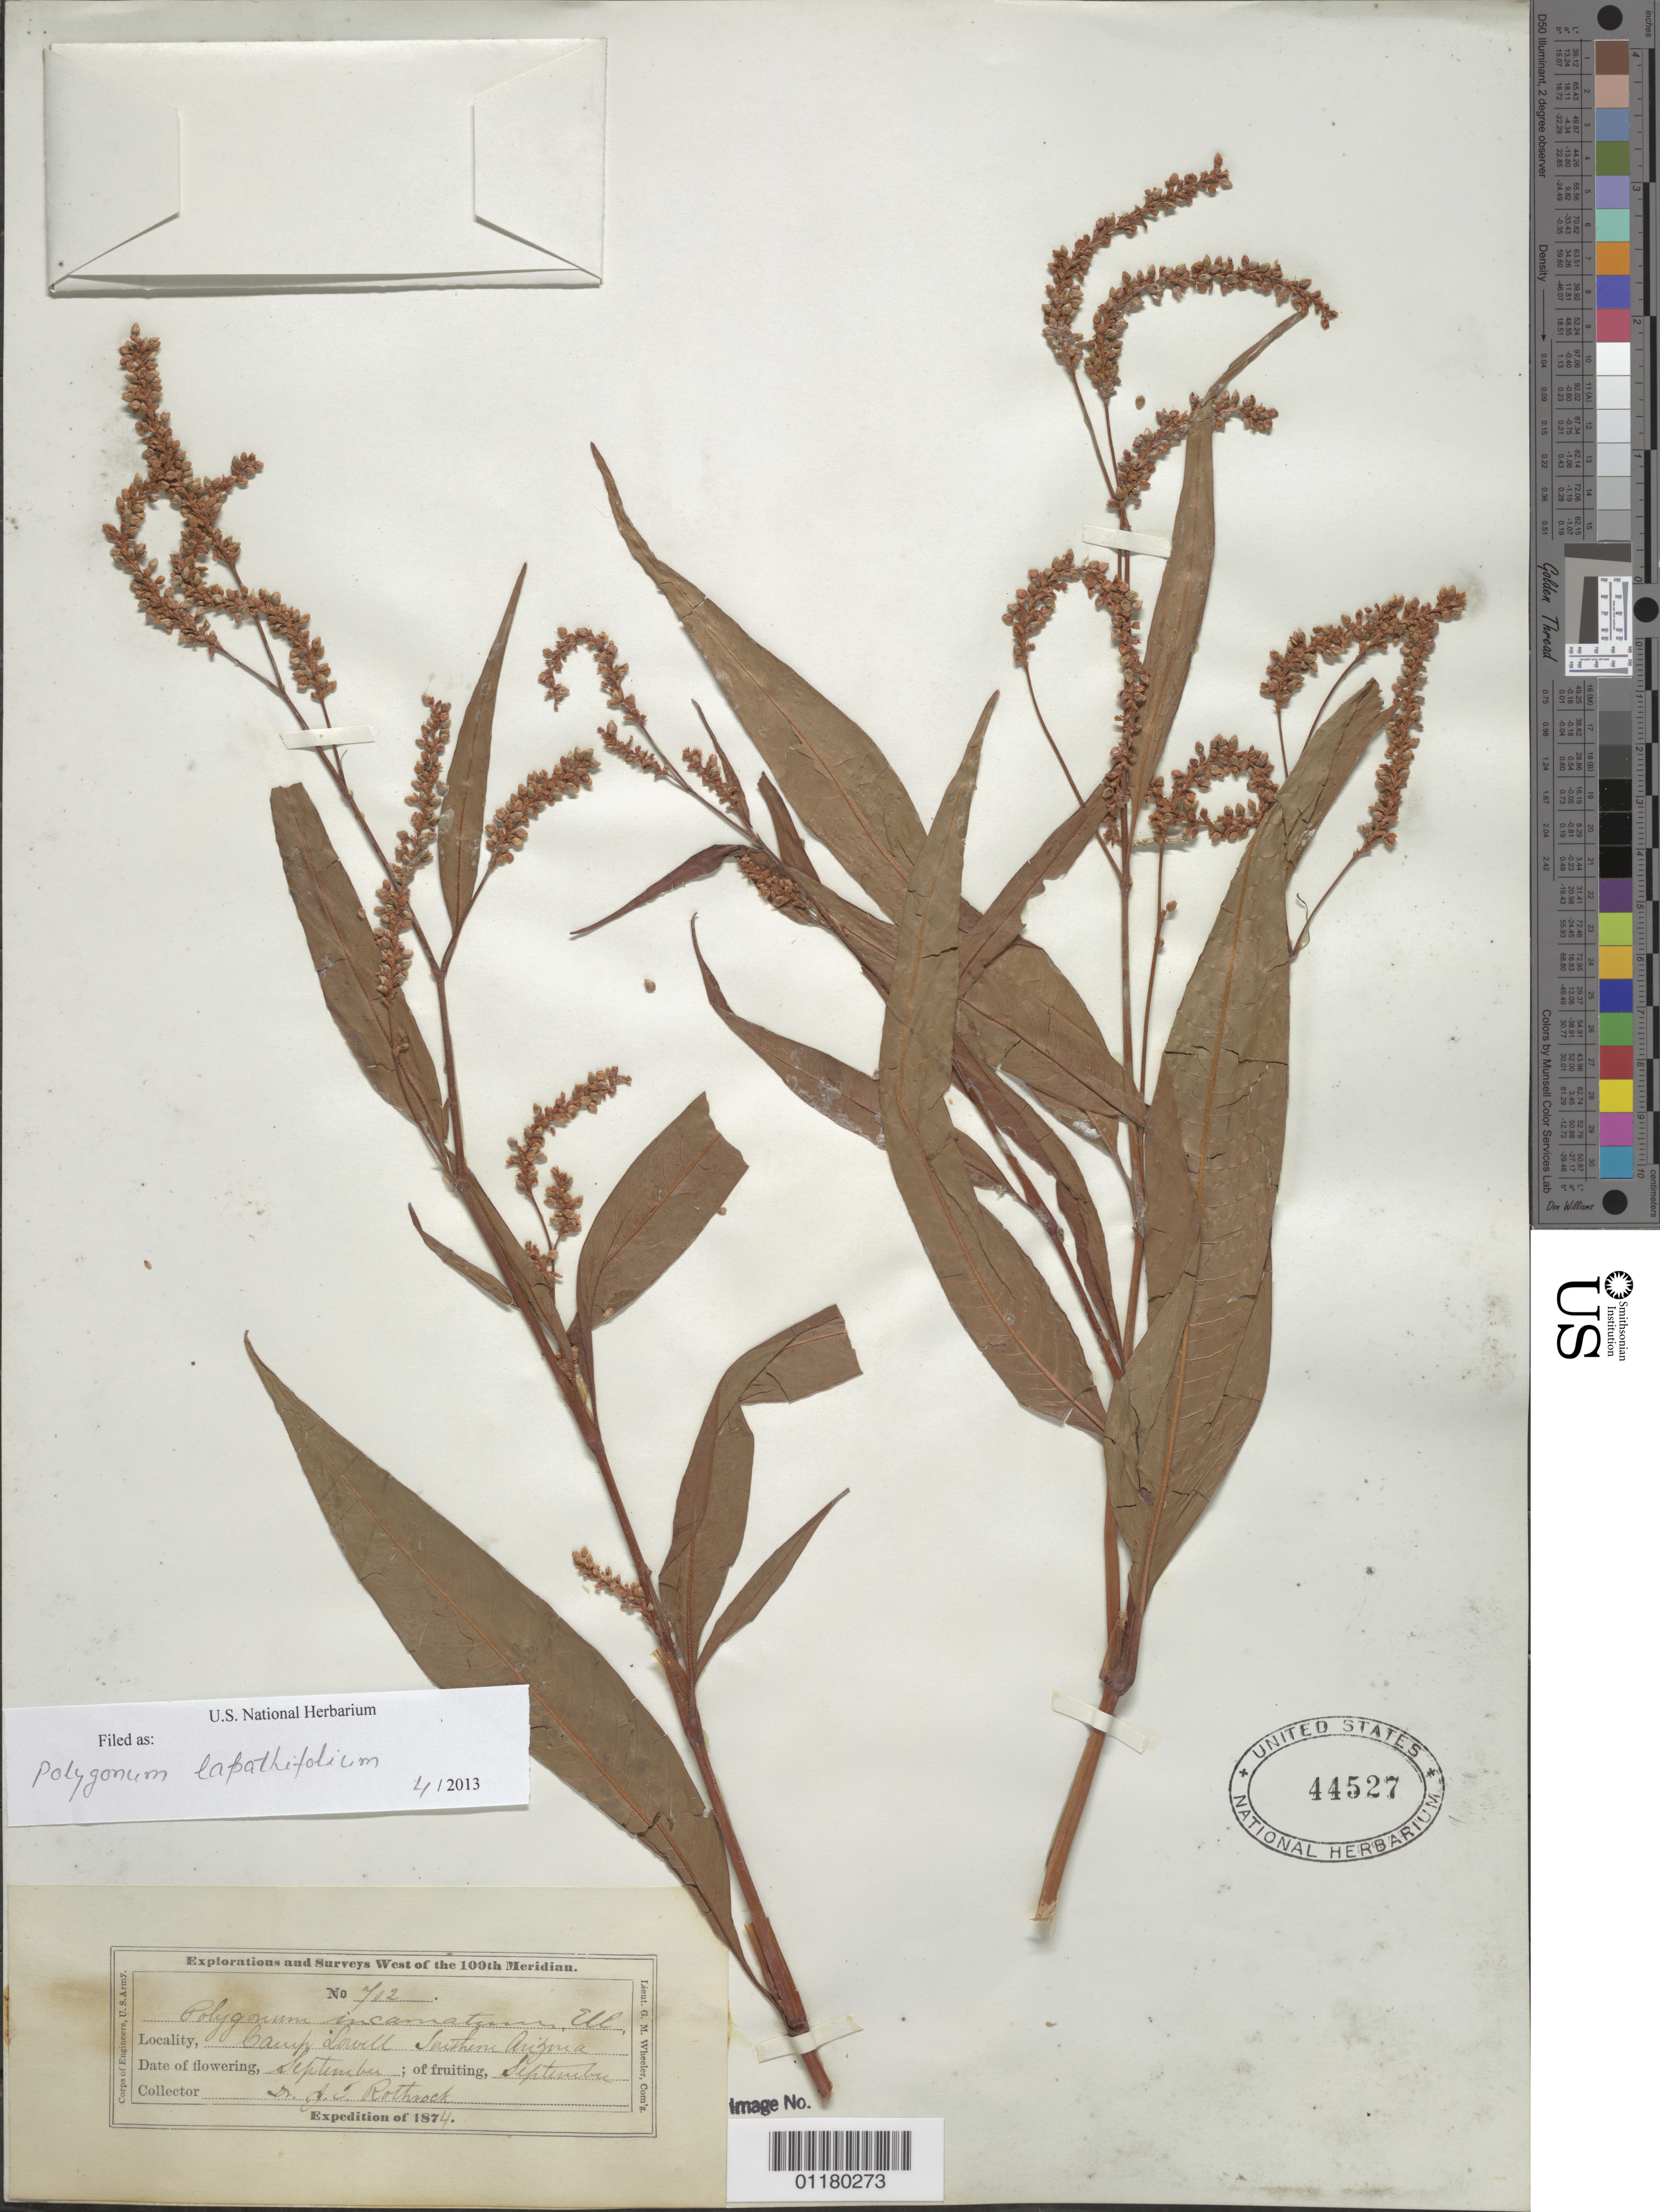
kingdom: Plantae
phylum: Tracheophyta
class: Magnoliopsida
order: Caryophyllales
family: Polygonaceae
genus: Persicaria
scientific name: Persicaria lapathifolia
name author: (L.) Delarbre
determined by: Atha, D. E.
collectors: J. T. Rothrock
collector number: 702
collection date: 1874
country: United States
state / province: Arizona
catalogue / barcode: US 44527